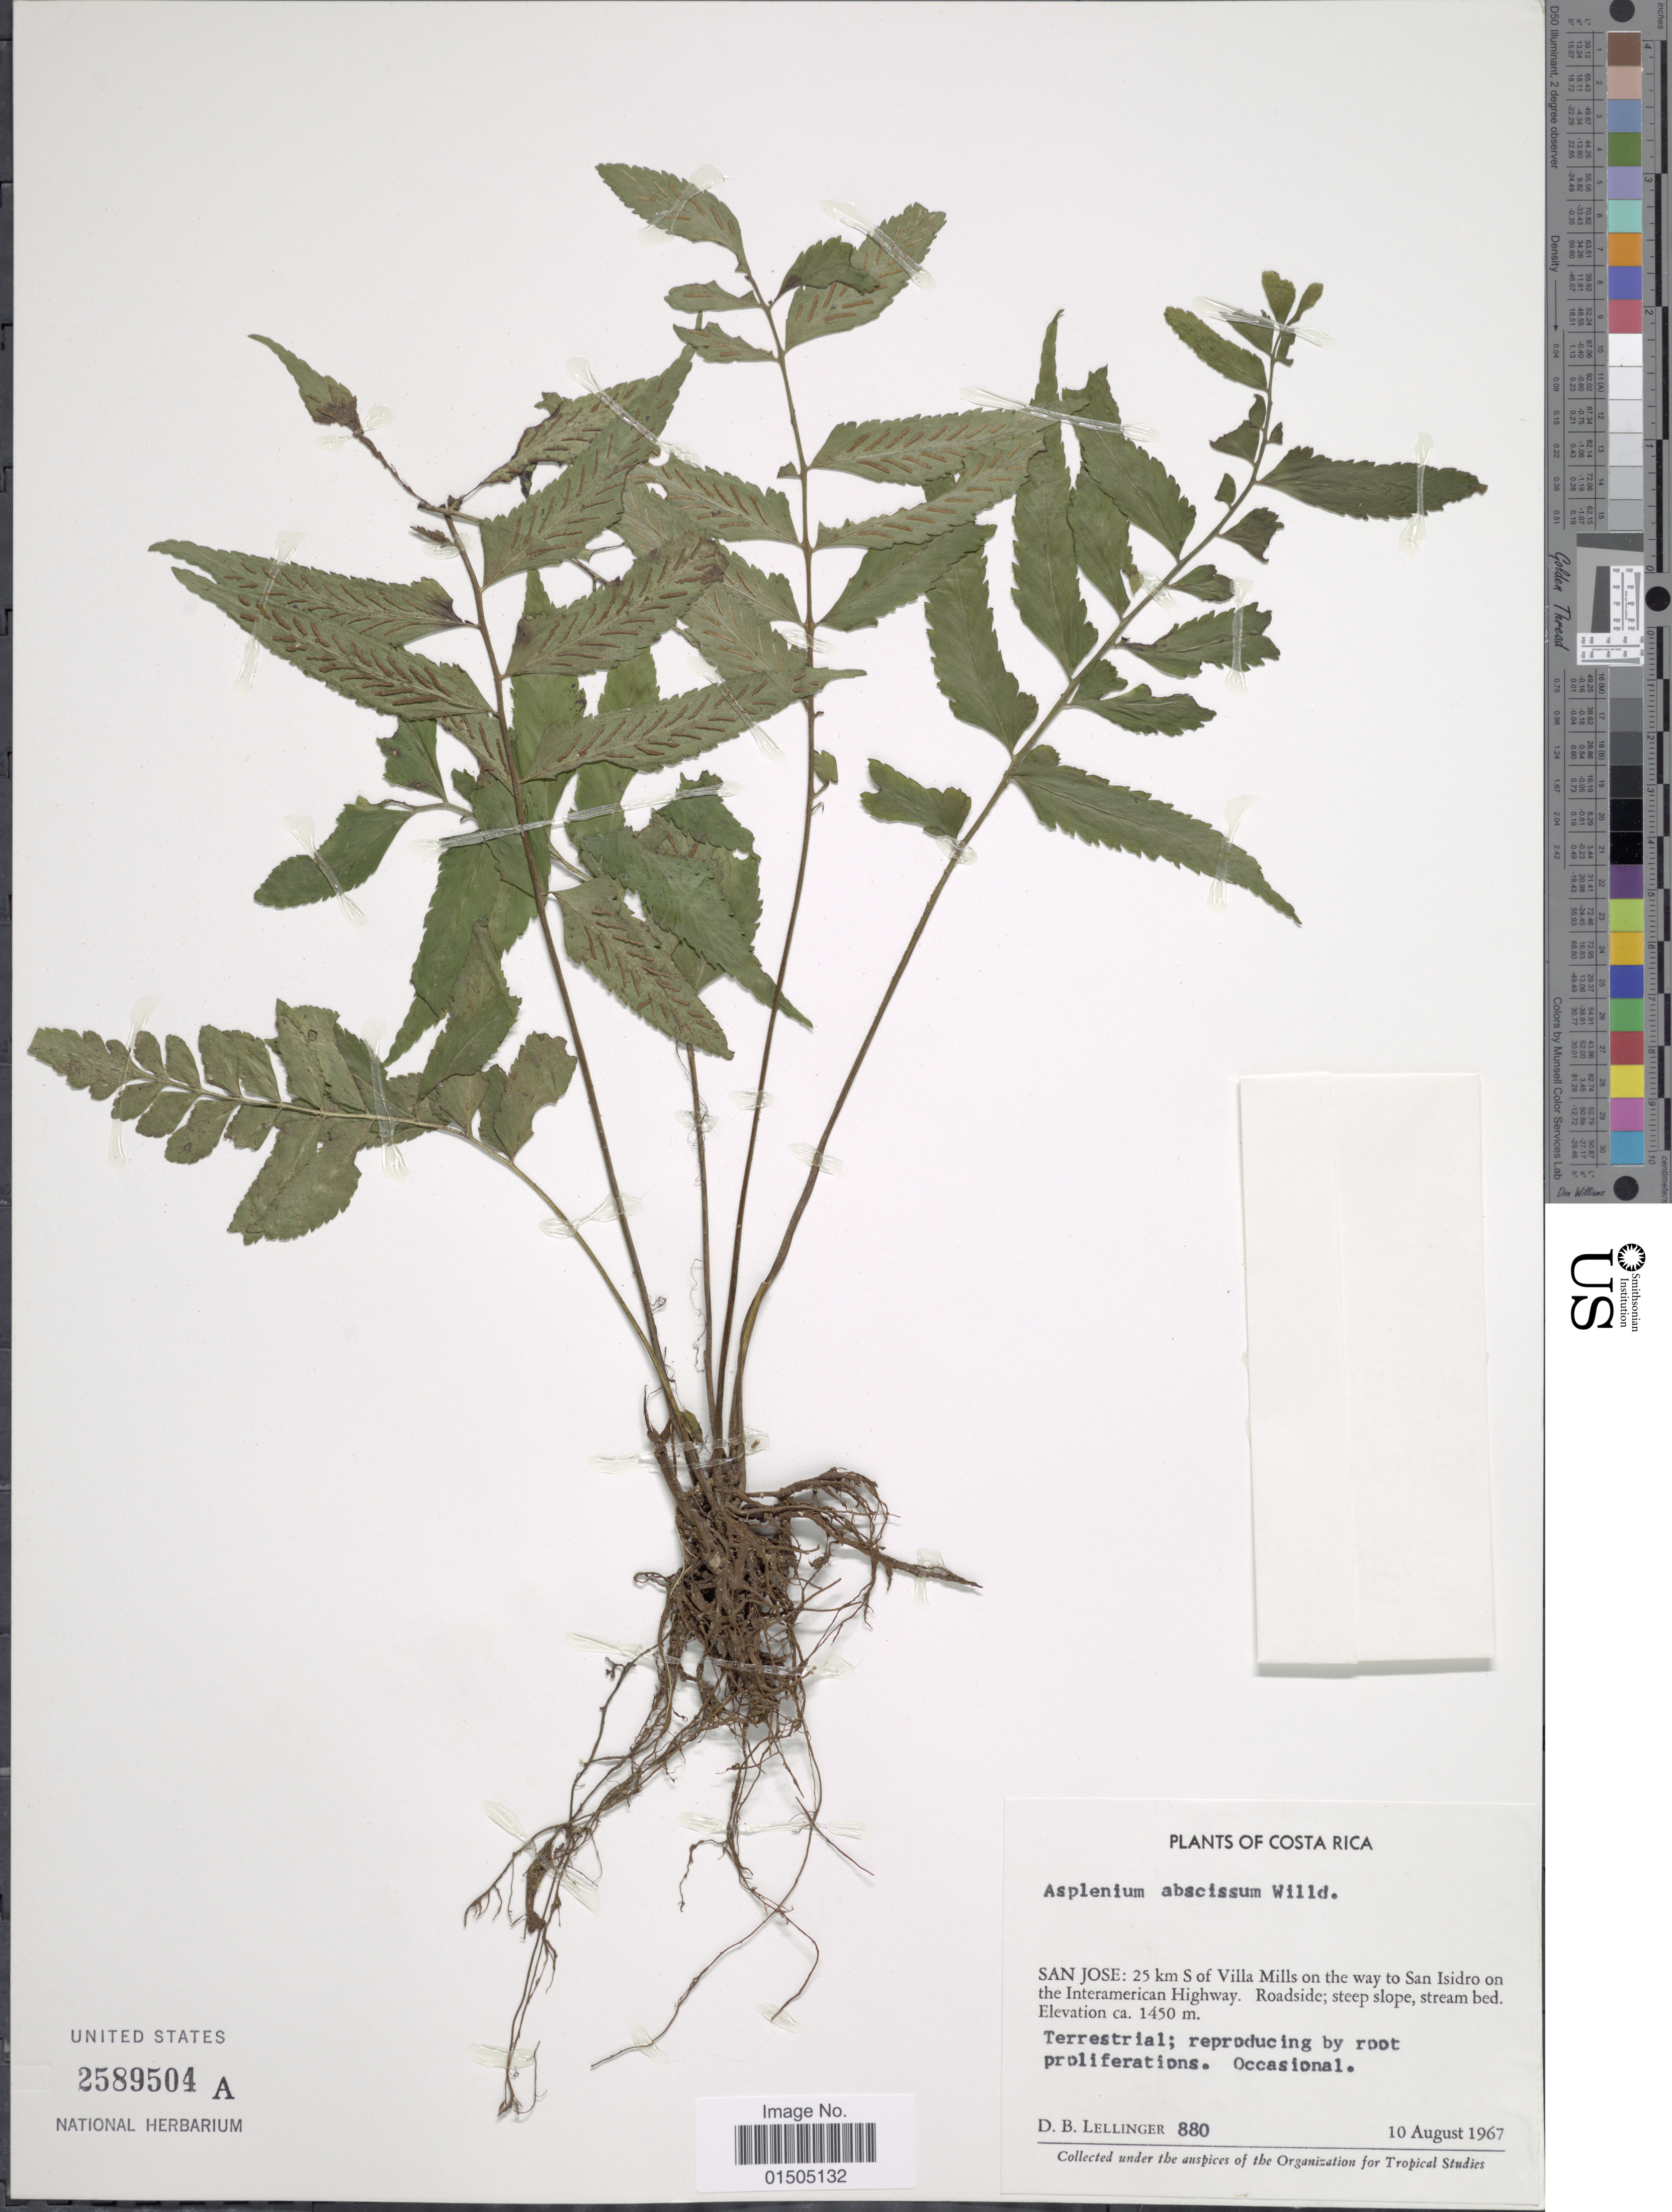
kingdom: Plantae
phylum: Tracheophyta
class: Polypodiopsida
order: Polypodiales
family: Aspleniaceae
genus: Asplenium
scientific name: Asplenium abscissum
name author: Willd.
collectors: D. B. Lellinger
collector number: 880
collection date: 1967-08-10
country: Costa Rica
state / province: San José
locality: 25 km S of Villa Mills on the way to San Isidro on the Interamerican Highway.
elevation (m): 1450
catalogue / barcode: US 2589504A